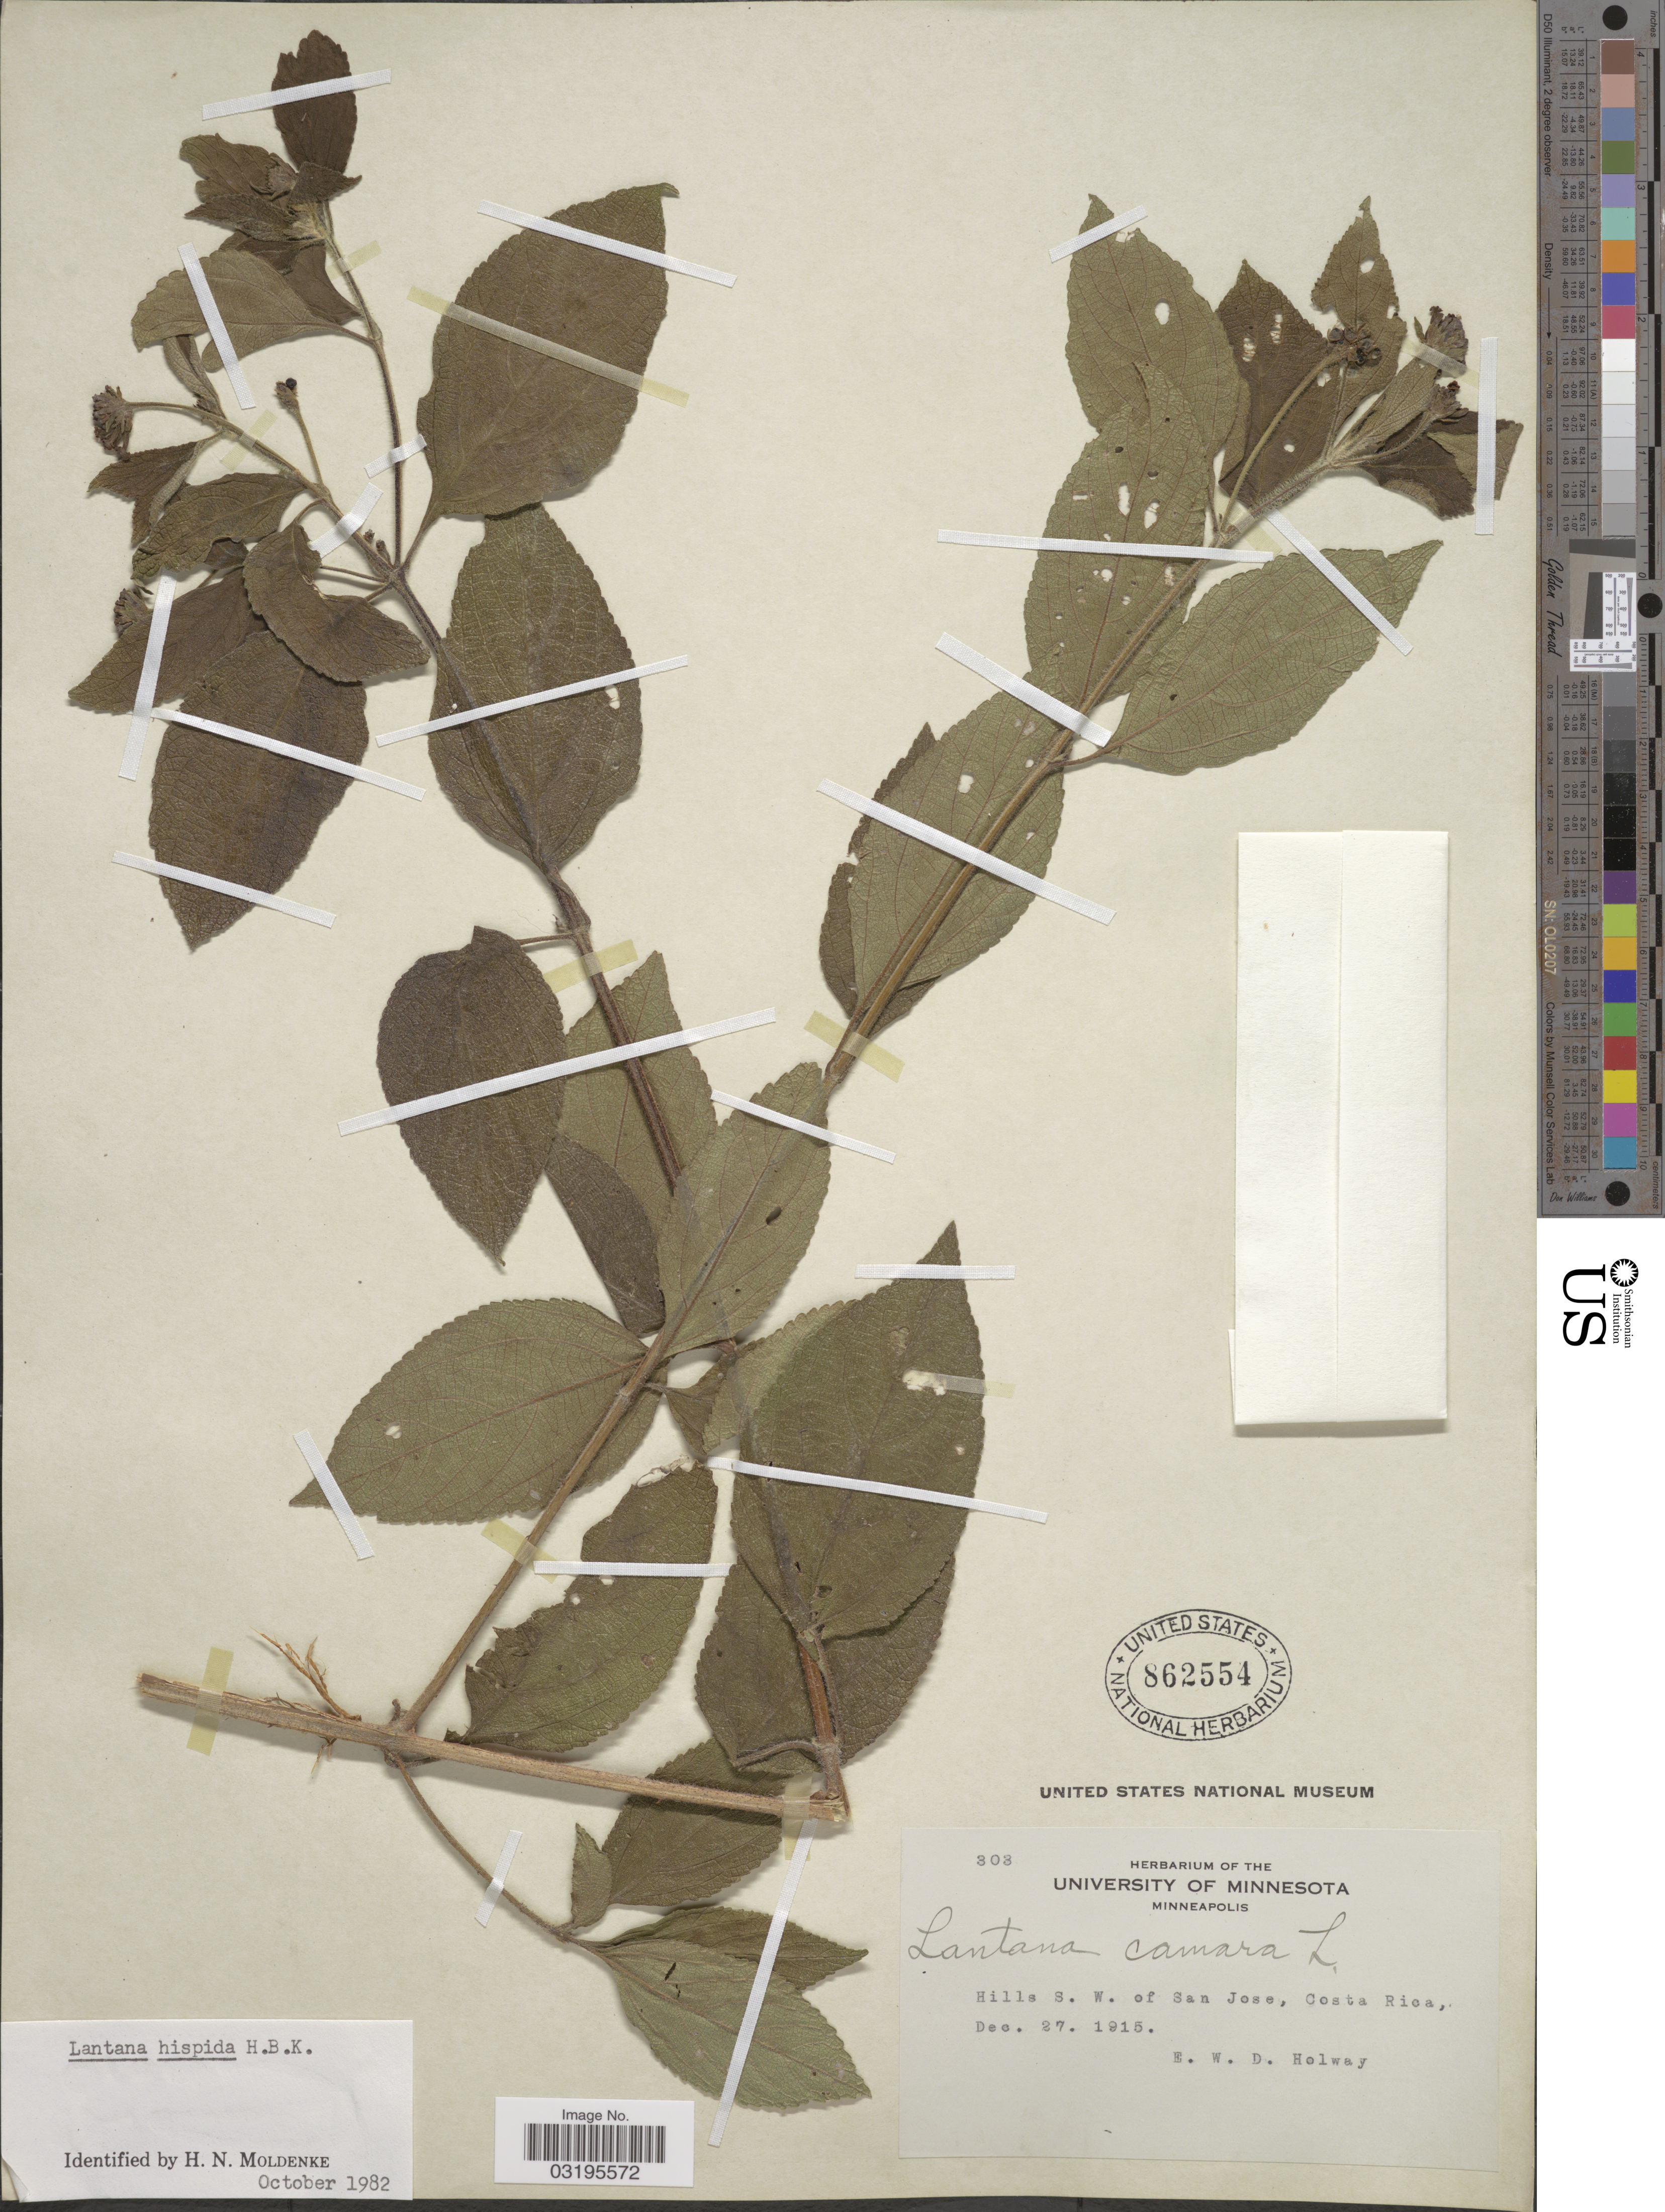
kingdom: Plantae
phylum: Tracheophyta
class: Magnoliopsida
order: Lamiales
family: Verbenaceae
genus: Lantana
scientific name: Lantana hispida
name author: Kunth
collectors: E. W. D. Holway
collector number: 303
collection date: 1915-12-27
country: Costa Rica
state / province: San José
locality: Hills S. W. of San Jose.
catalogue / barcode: US 862554